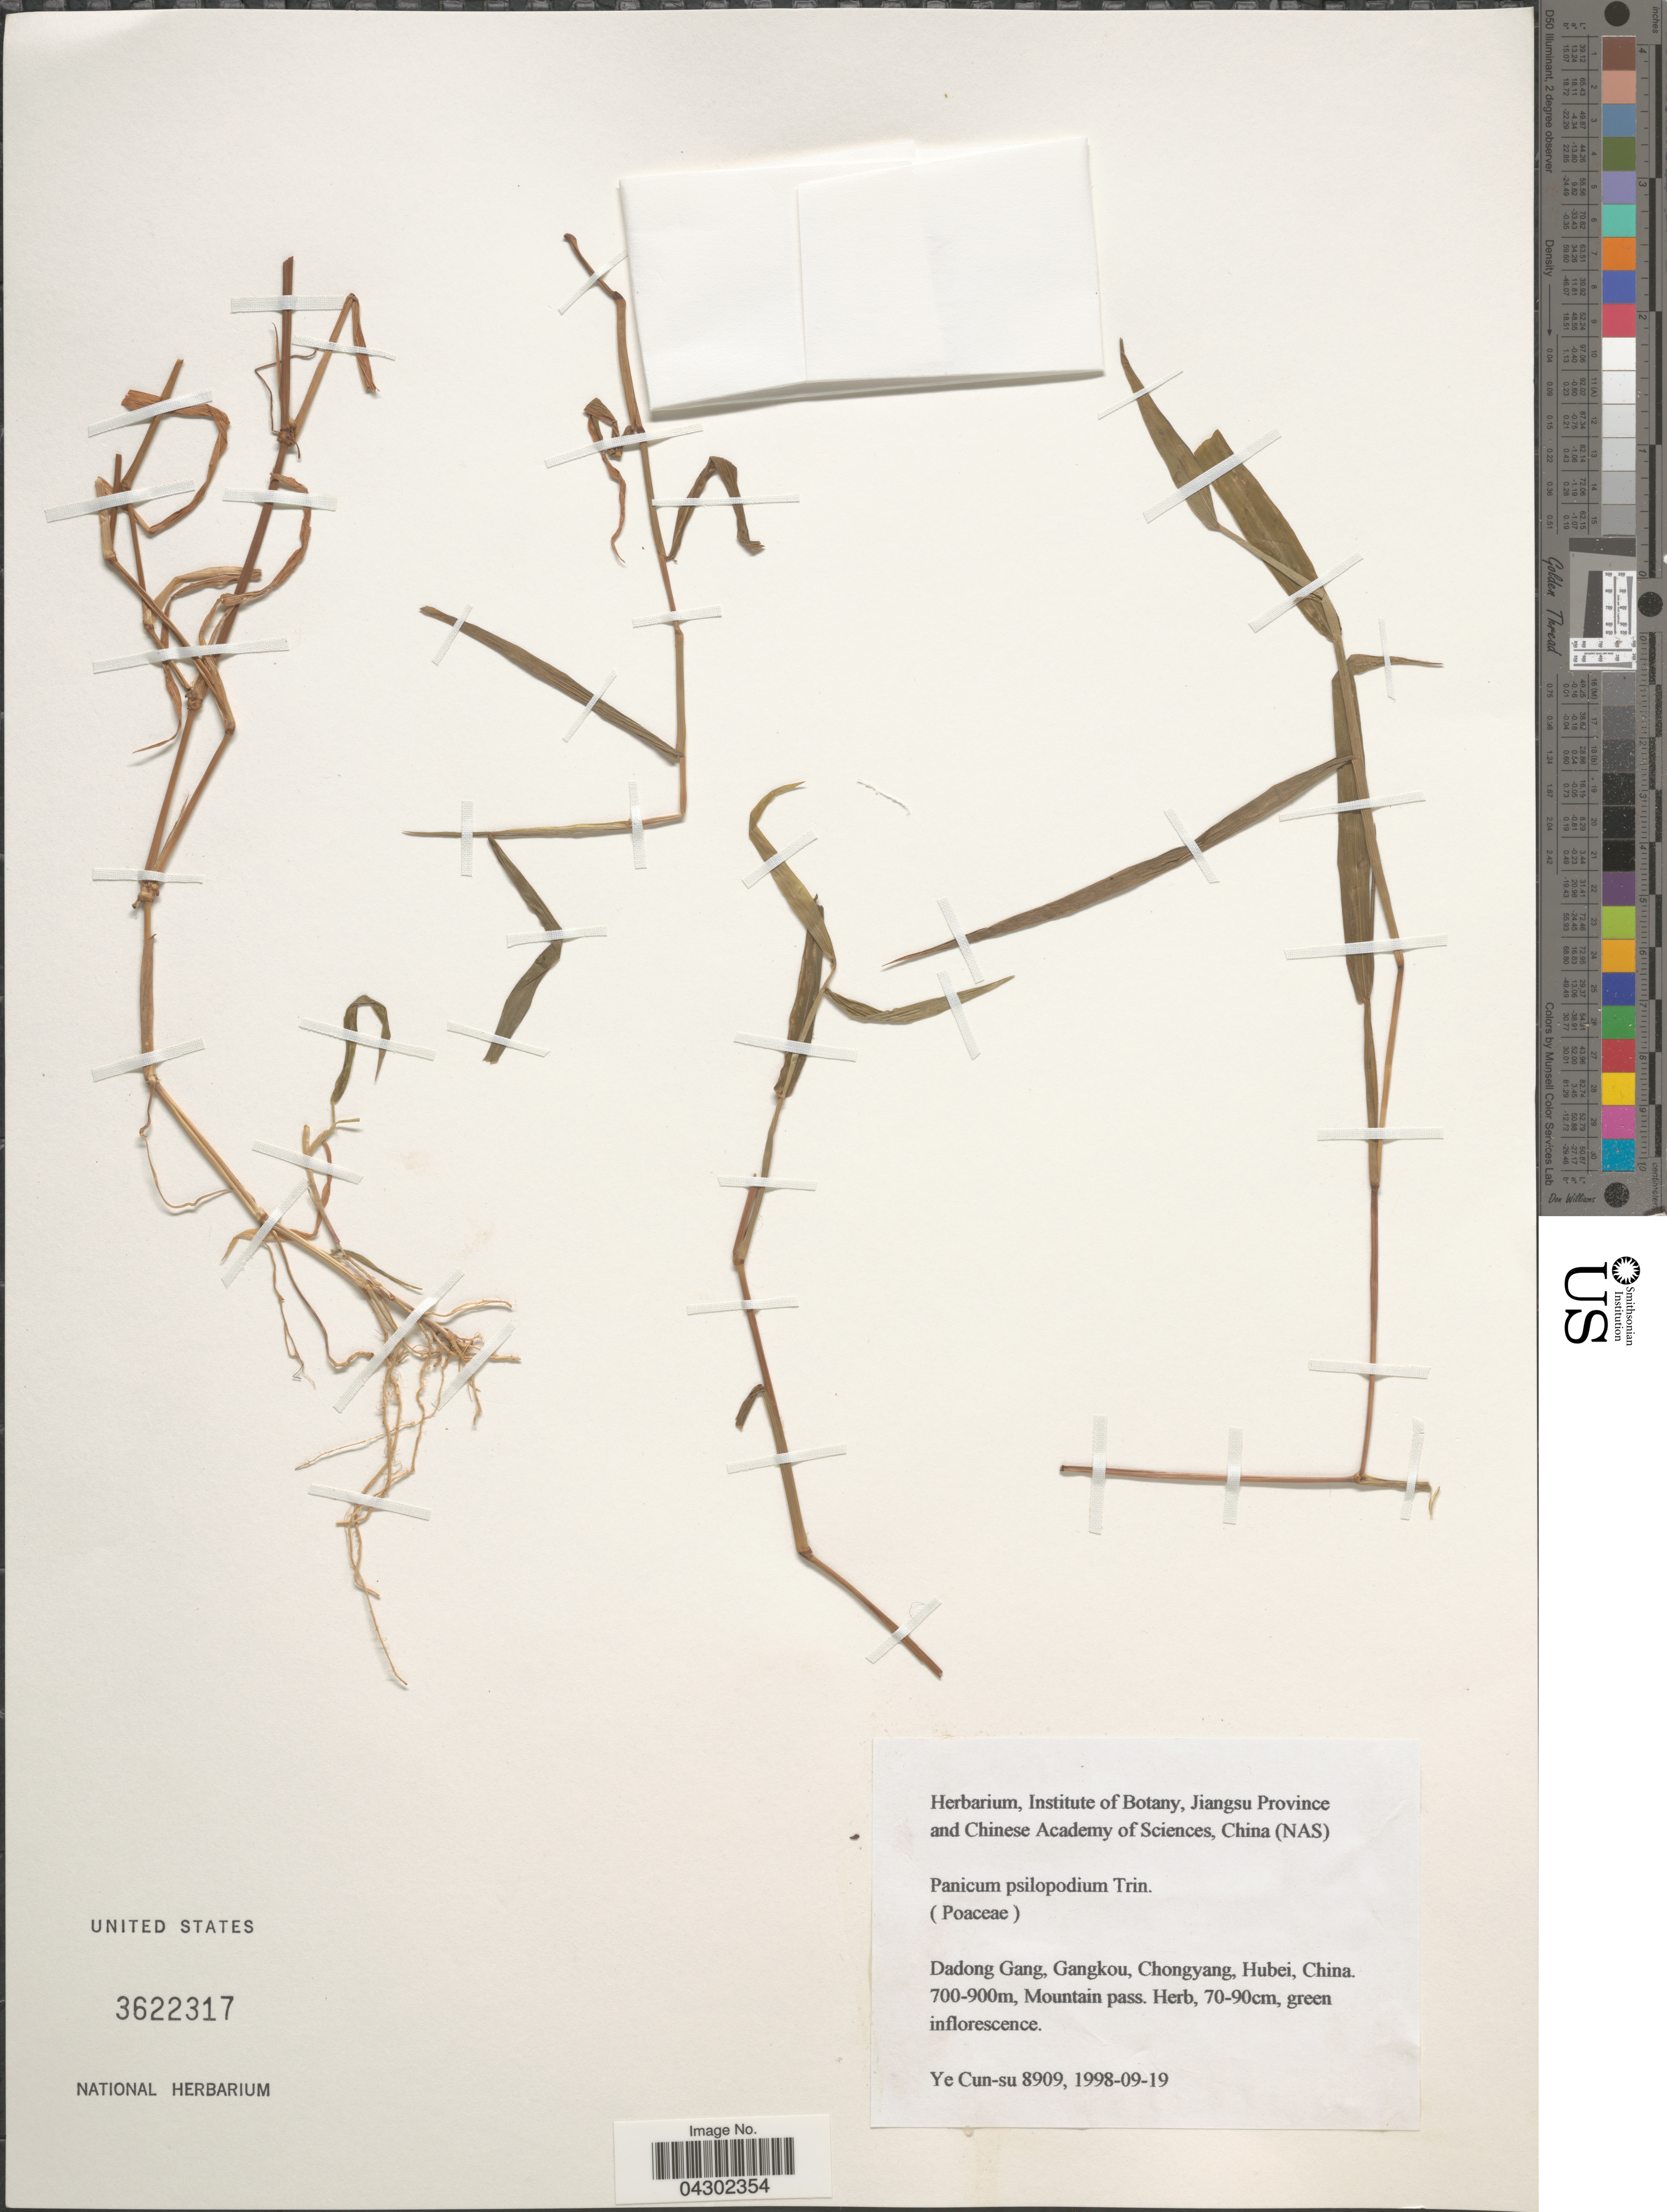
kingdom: Plantae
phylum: Tracheophyta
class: Liliopsida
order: Poales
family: Poaceae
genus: Panicum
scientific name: Panicum sumatrense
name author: P. Roth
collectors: Ye Cun-su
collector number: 8909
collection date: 1998-09-19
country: China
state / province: Hubei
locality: Dadong Gang, Gangkou, Chongyang.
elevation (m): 700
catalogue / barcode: US 3622317